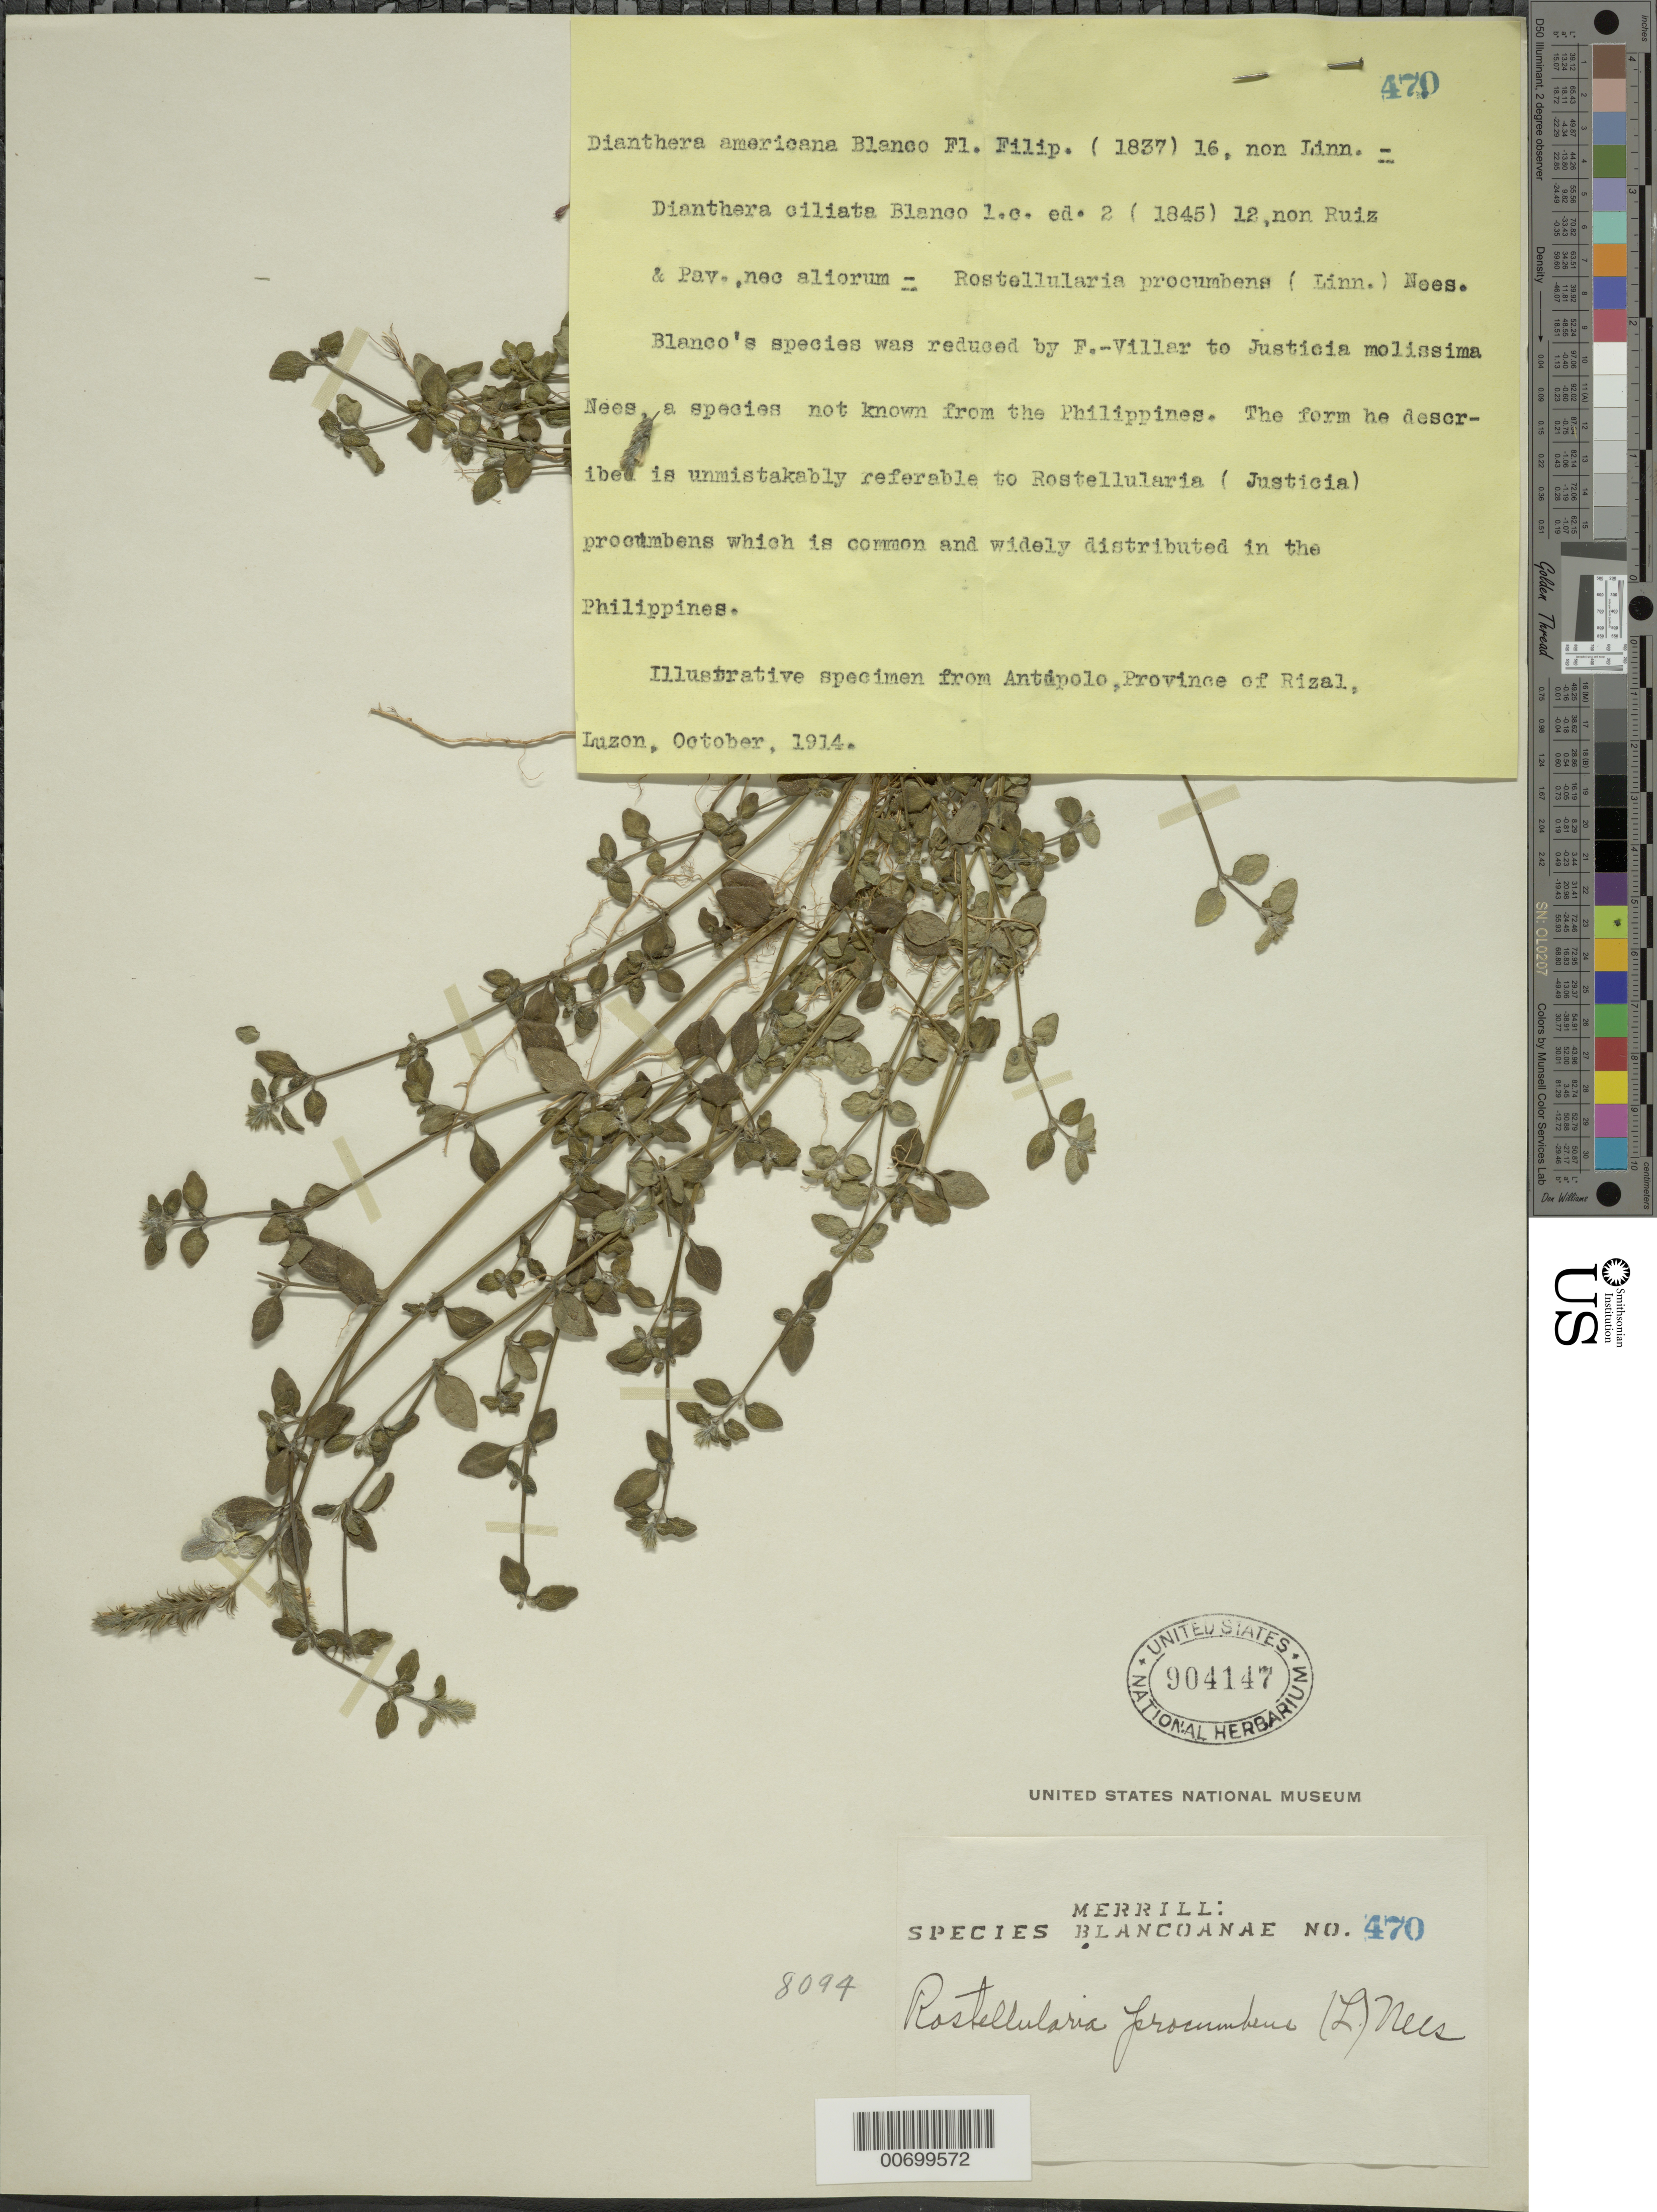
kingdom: Plantae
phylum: Tracheophyta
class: Magnoliopsida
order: Lamiales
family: Acanthaceae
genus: Justicia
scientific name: Justicia procumbens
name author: L.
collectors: E. D. Merrill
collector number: Sp. Blancoan. 0470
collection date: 1914-10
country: Philippines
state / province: Calabarzon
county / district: Rizal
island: Luzon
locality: Antipolo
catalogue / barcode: US 904147